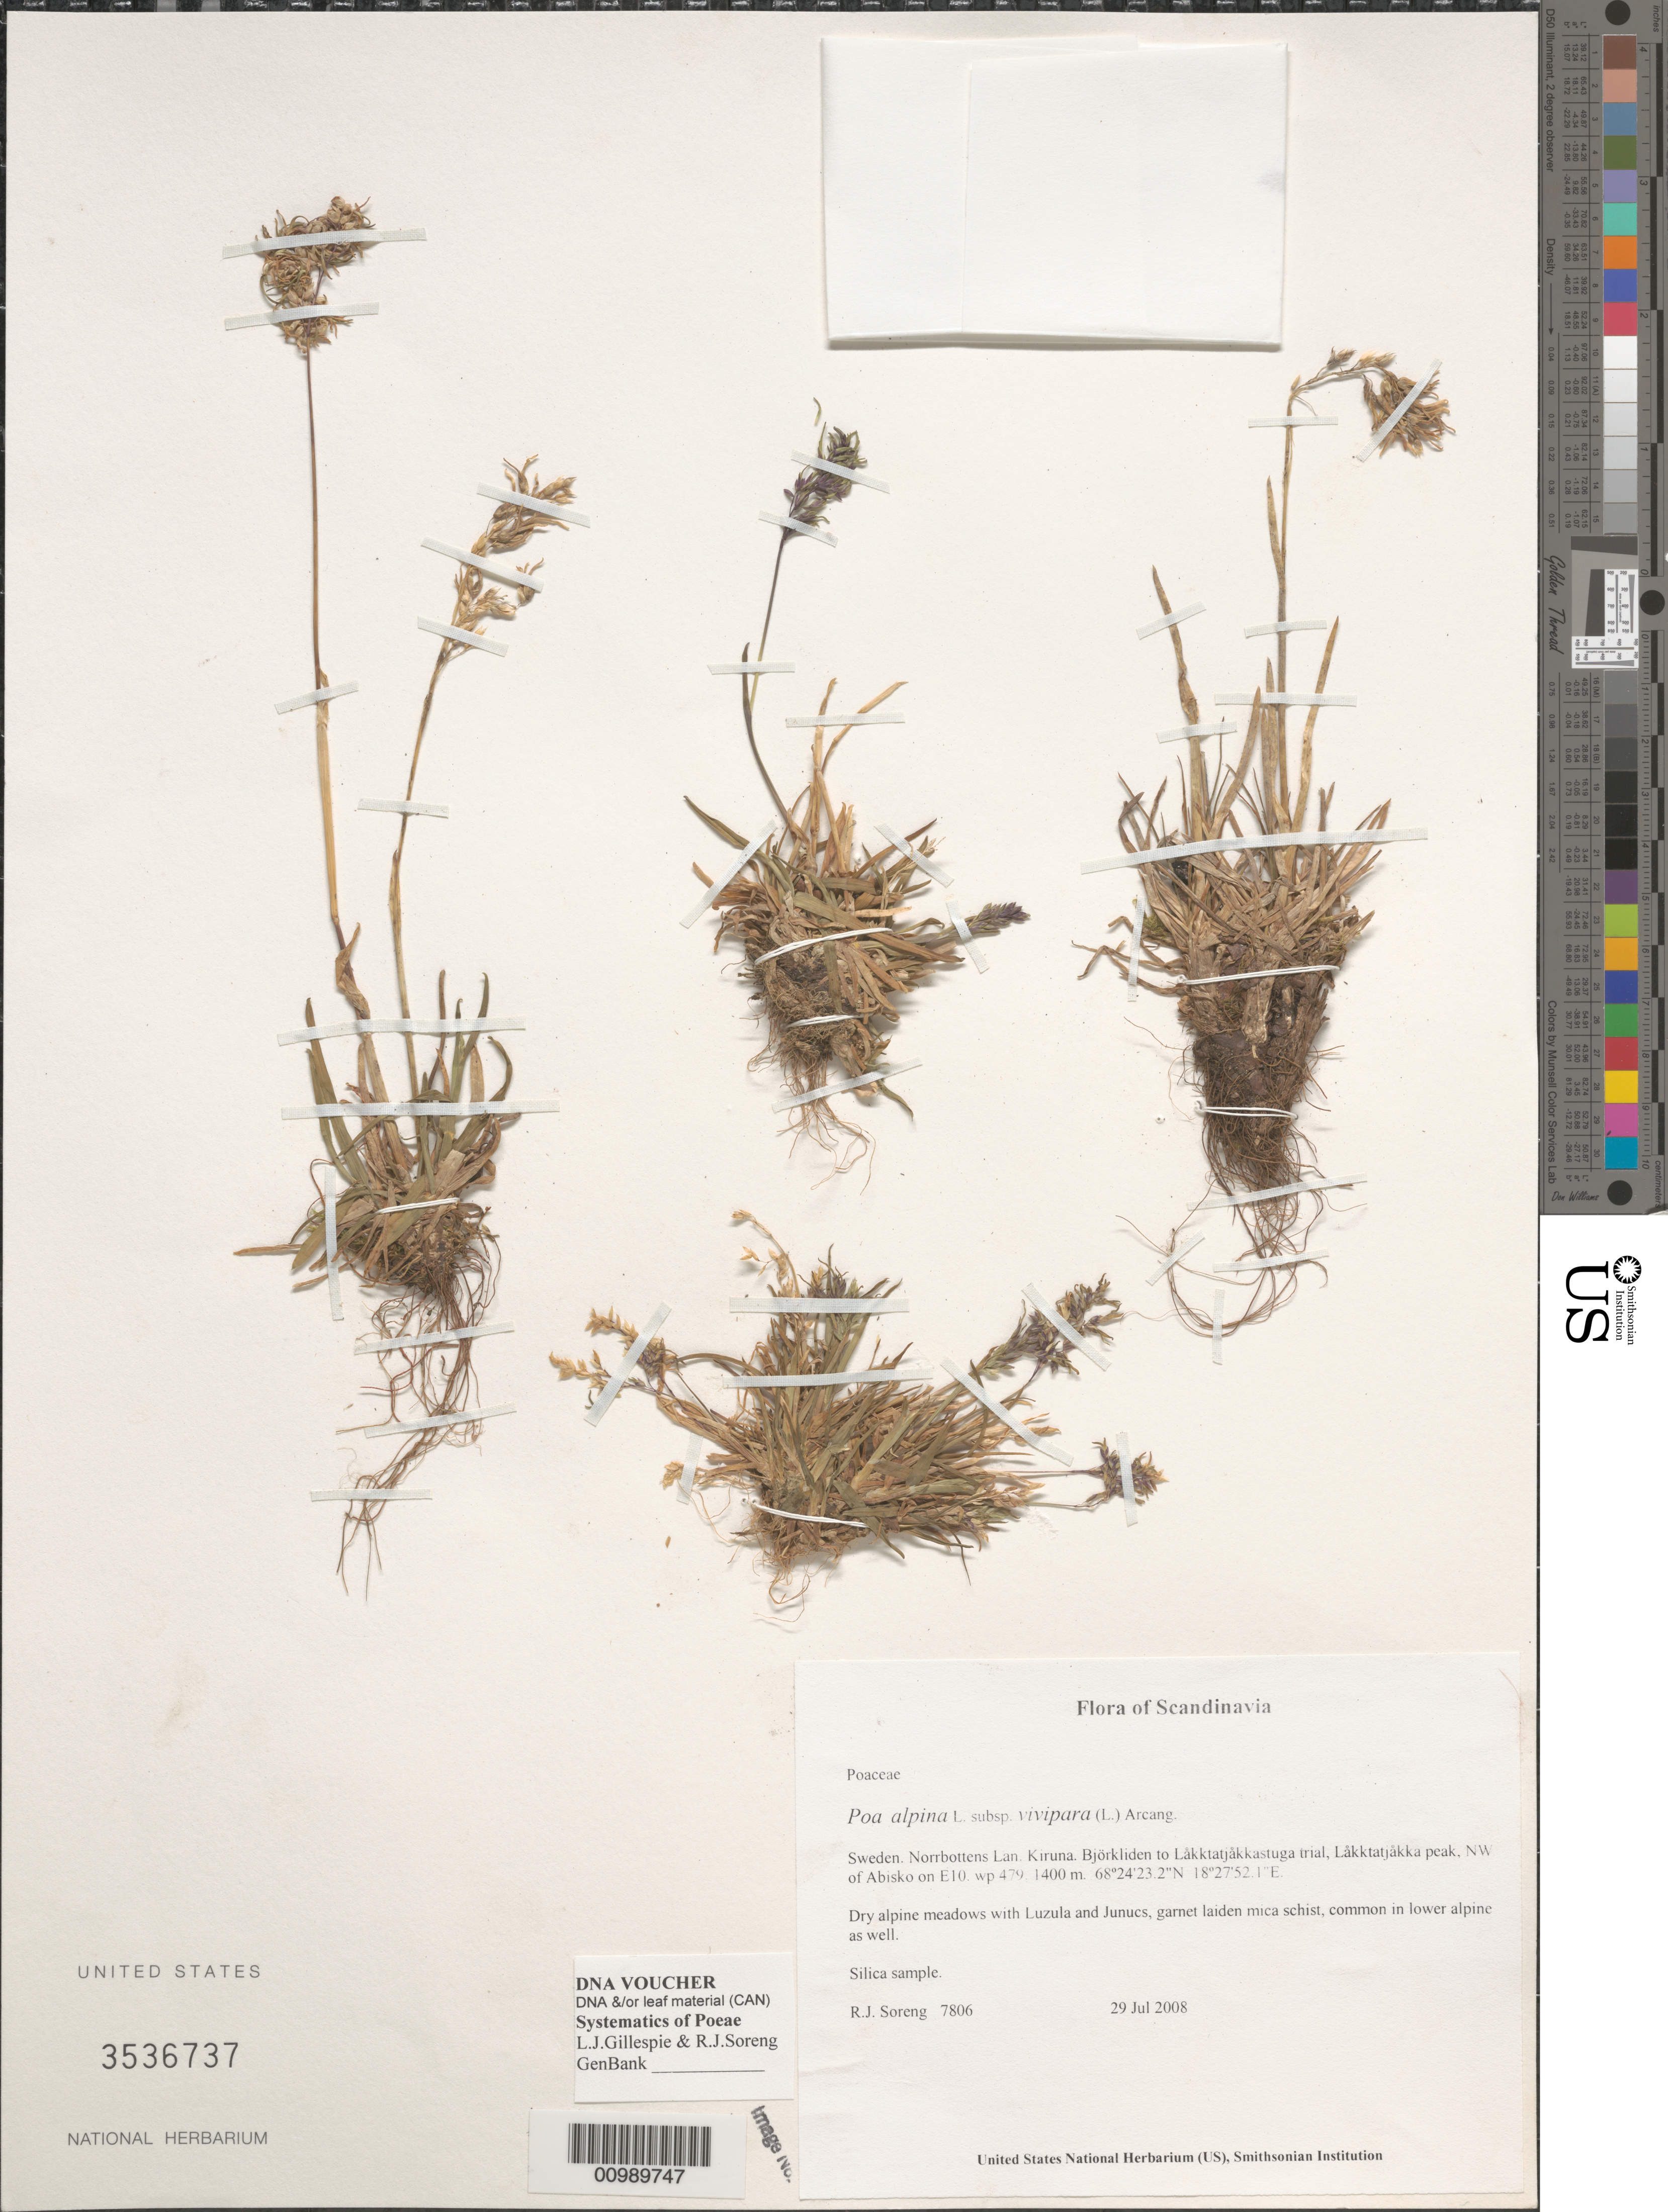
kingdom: Plantae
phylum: Tracheophyta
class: Liliopsida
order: Poales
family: Poaceae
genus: Poa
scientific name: Poa alpina subsp. vivipara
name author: (L.) Arcang.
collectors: R. J. Soreng & N. L. Soreng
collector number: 7806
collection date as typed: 29 Jul 2008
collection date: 2008-07-29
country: Sweden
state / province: Norrbotten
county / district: Kiruna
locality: Björkliden to Låkktatjåkkastuga trial, Låkktatjåkka peak, NW of Abisko on E10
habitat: Dry alpine meadows with Luzula and Junucs, garnet laiden mica schist, common in lower alpine as well.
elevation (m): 1400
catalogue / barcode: US 3536737